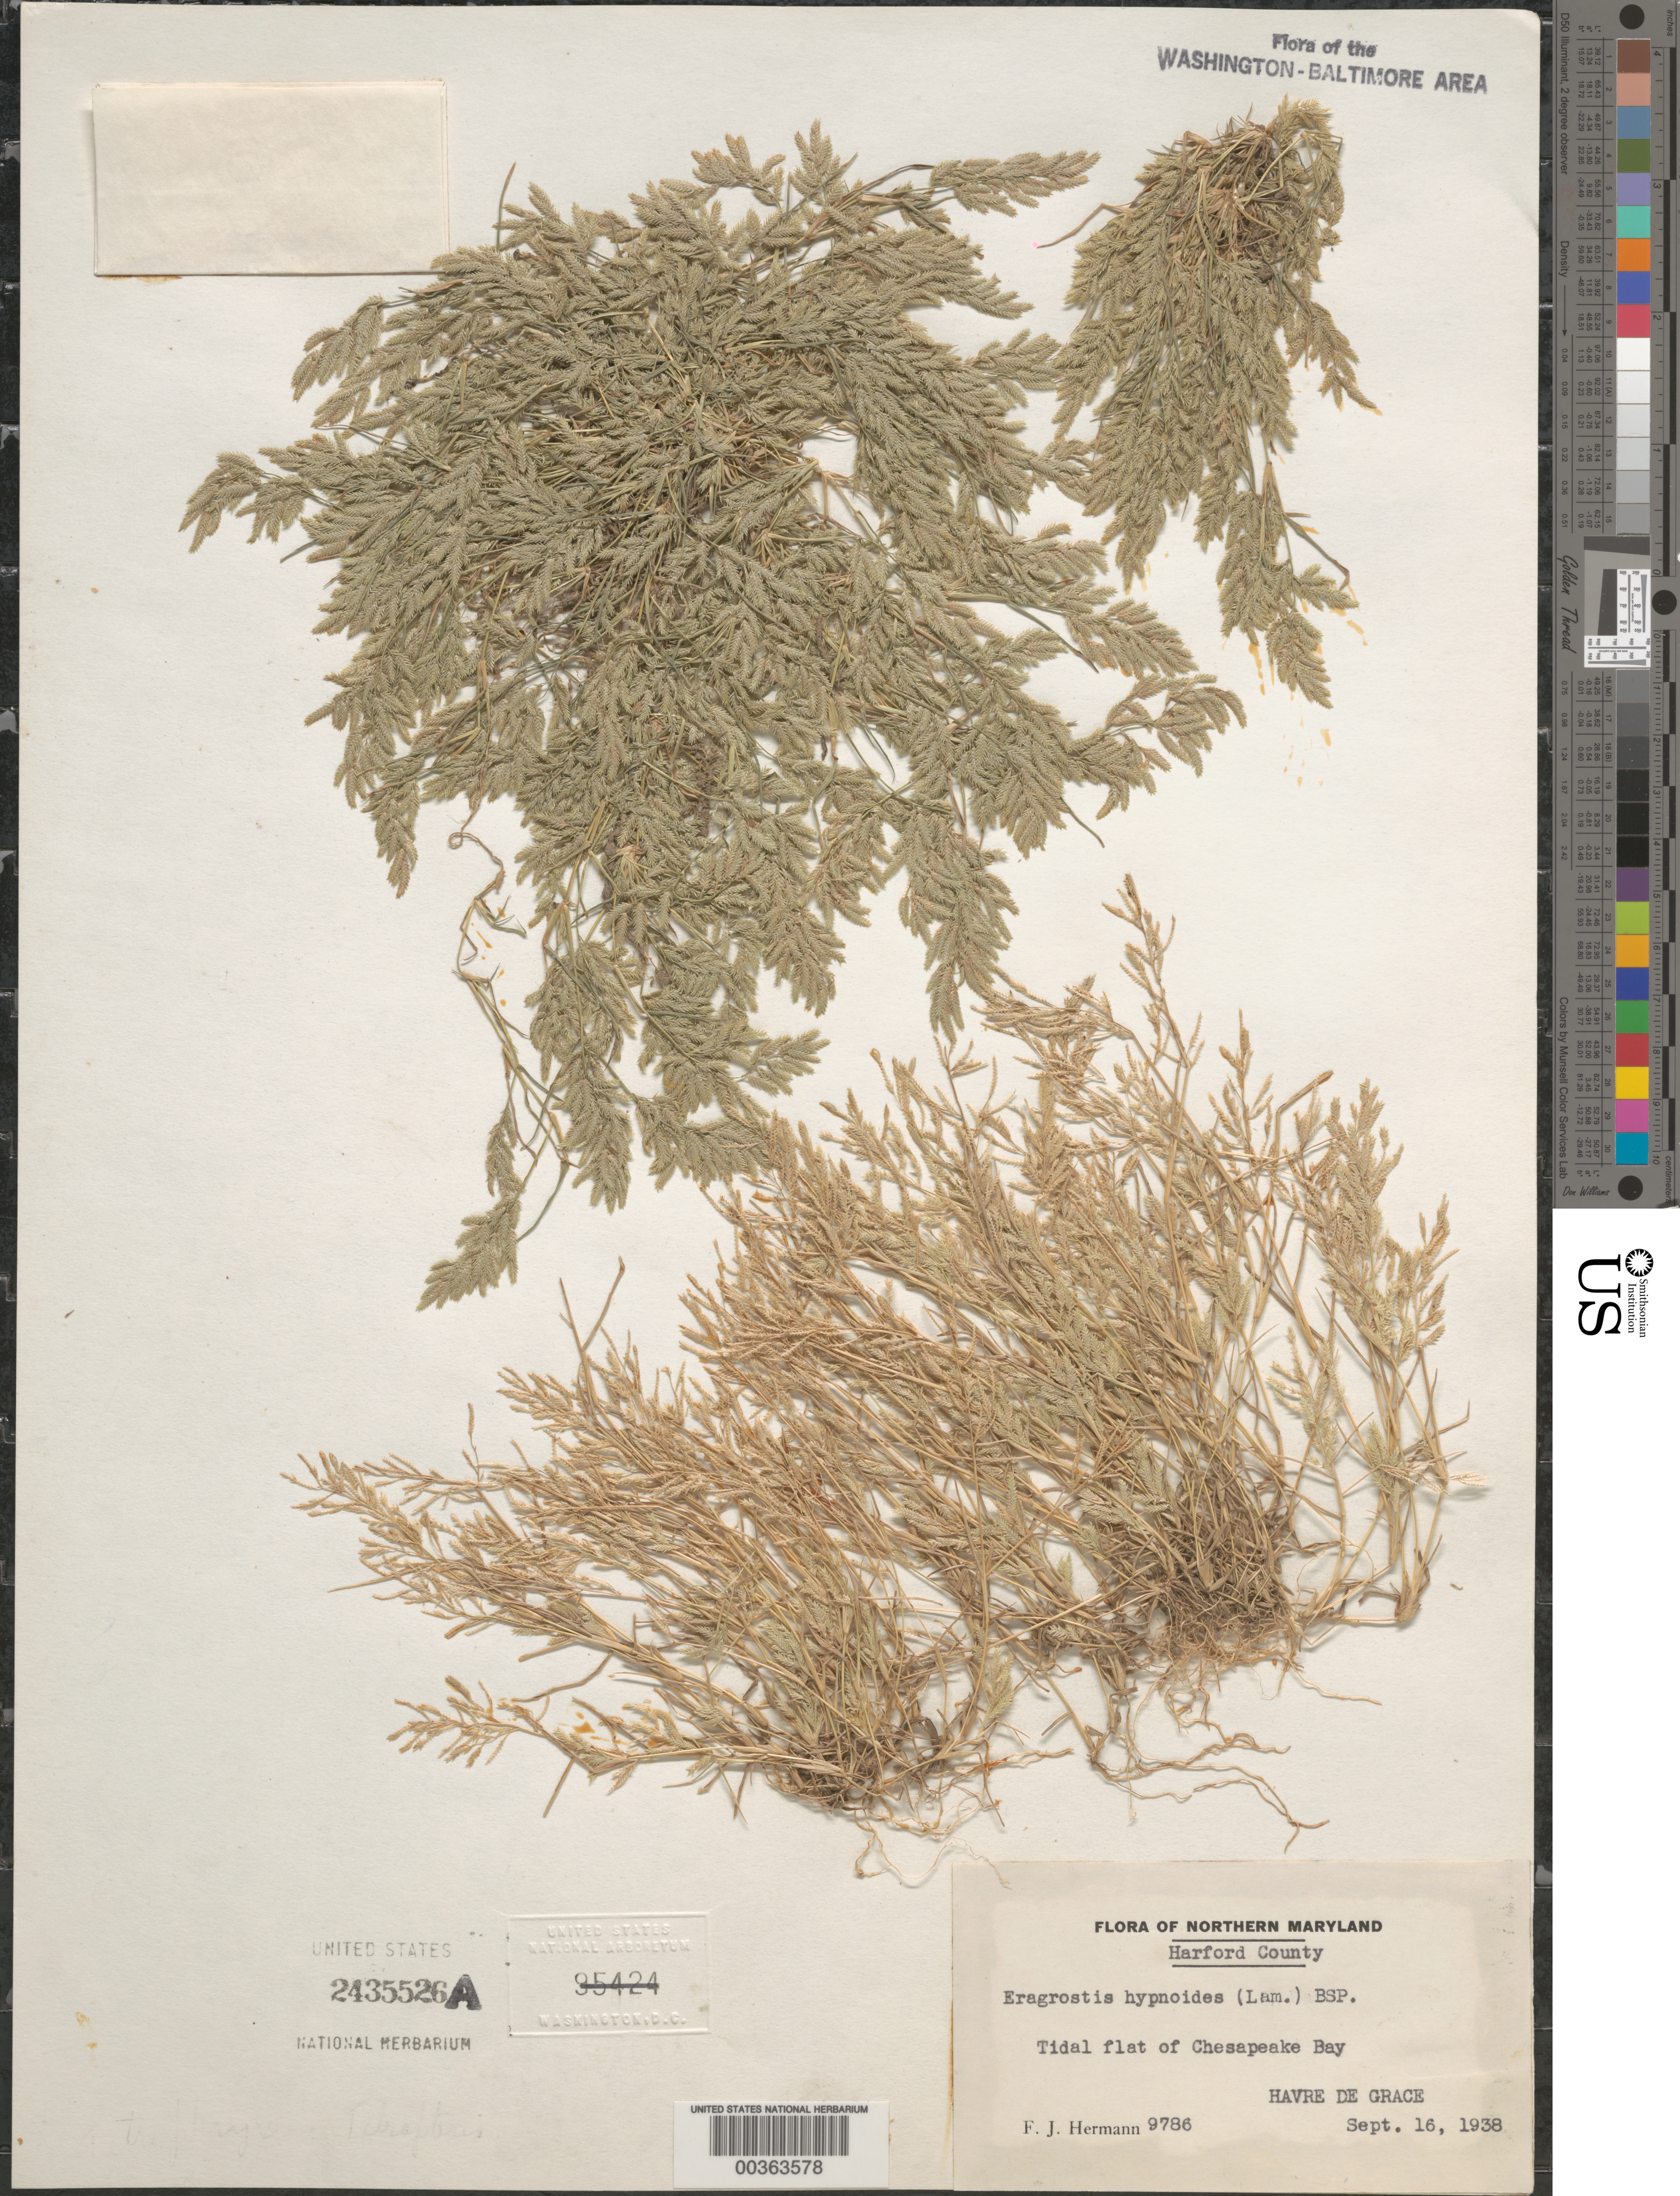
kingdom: Plantae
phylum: Tracheophyta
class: Liliopsida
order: Poales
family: Poaceae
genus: Eragrostis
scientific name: Eragrostis hypnoides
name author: (Lam.) Britton, Stearns & Poggenb.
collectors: F. J. Hermann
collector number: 9786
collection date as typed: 16 Sep 1938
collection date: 1938-09-16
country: United States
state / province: Maryland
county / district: Harford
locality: Havre De Grace, Chesapeake Bay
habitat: Tidal flat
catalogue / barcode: US 2435526A